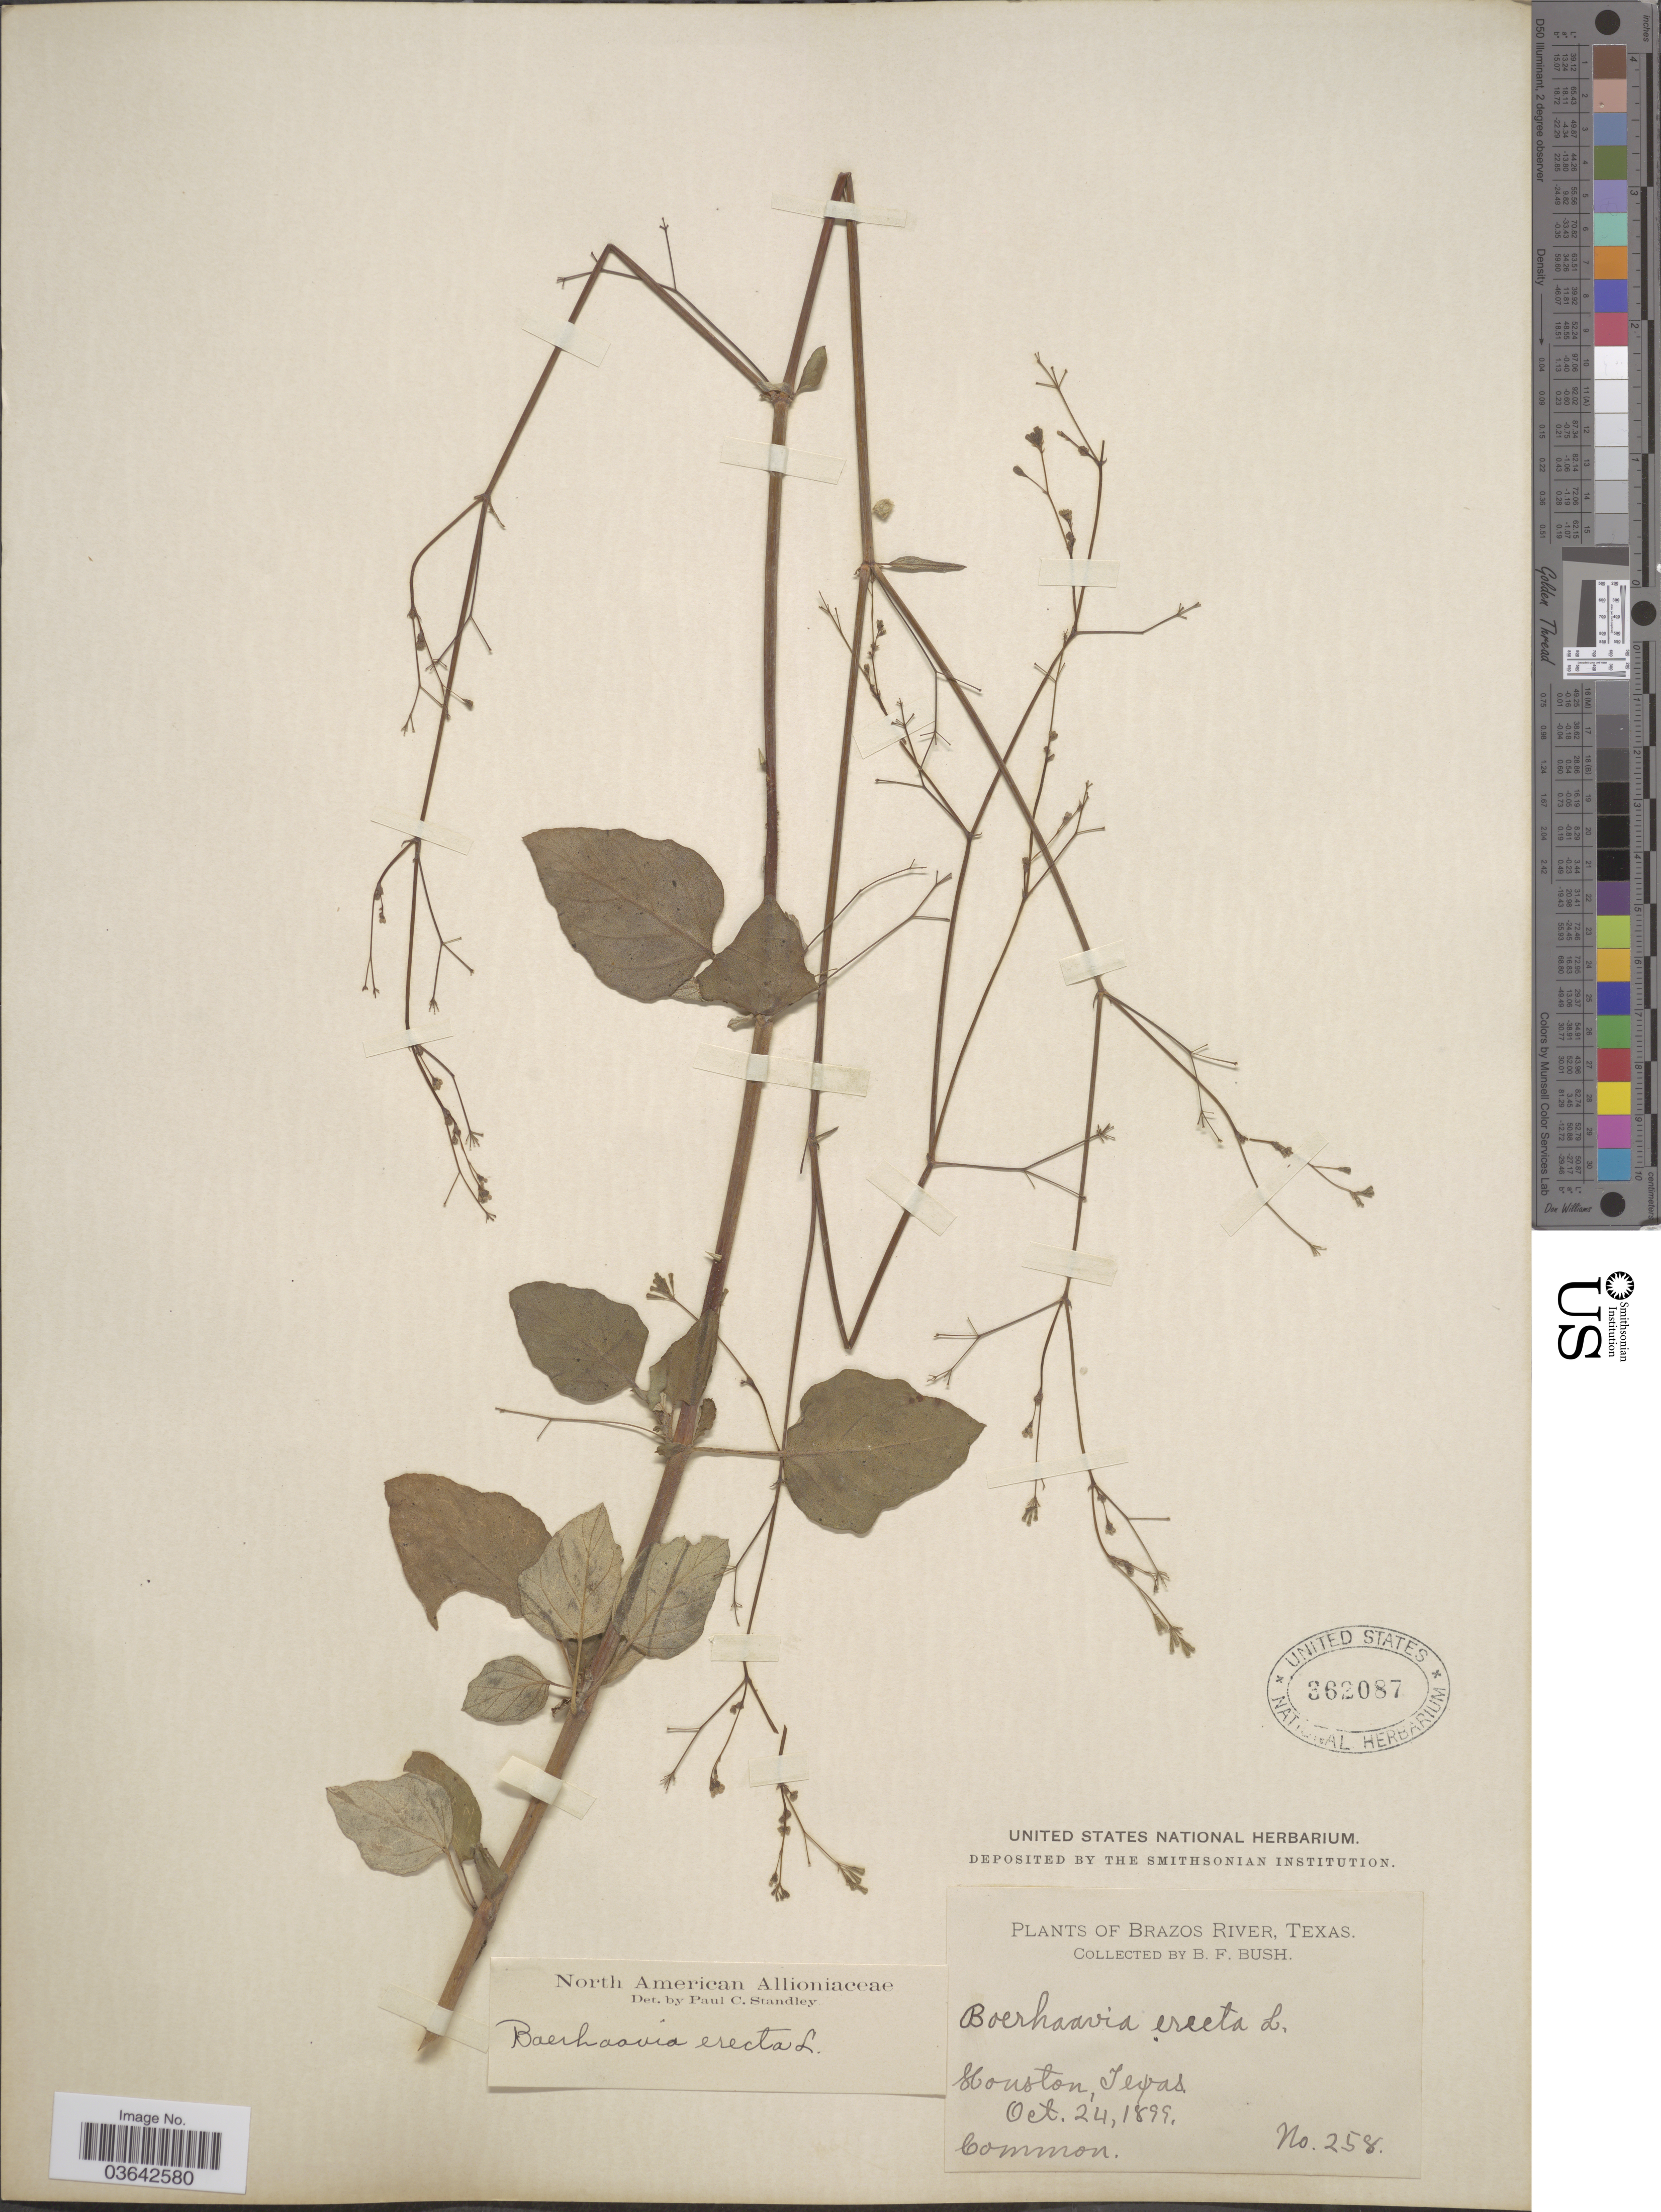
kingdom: Plantae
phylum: Tracheophyta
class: Magnoliopsida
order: Caryophyllales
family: Nyctaginaceae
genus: Boerhavia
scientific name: Boerhavia erecta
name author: L.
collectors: B. F. Bush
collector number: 258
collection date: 1899-10-24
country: United States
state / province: Texas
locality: Brazos River. Houston.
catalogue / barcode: US 362087